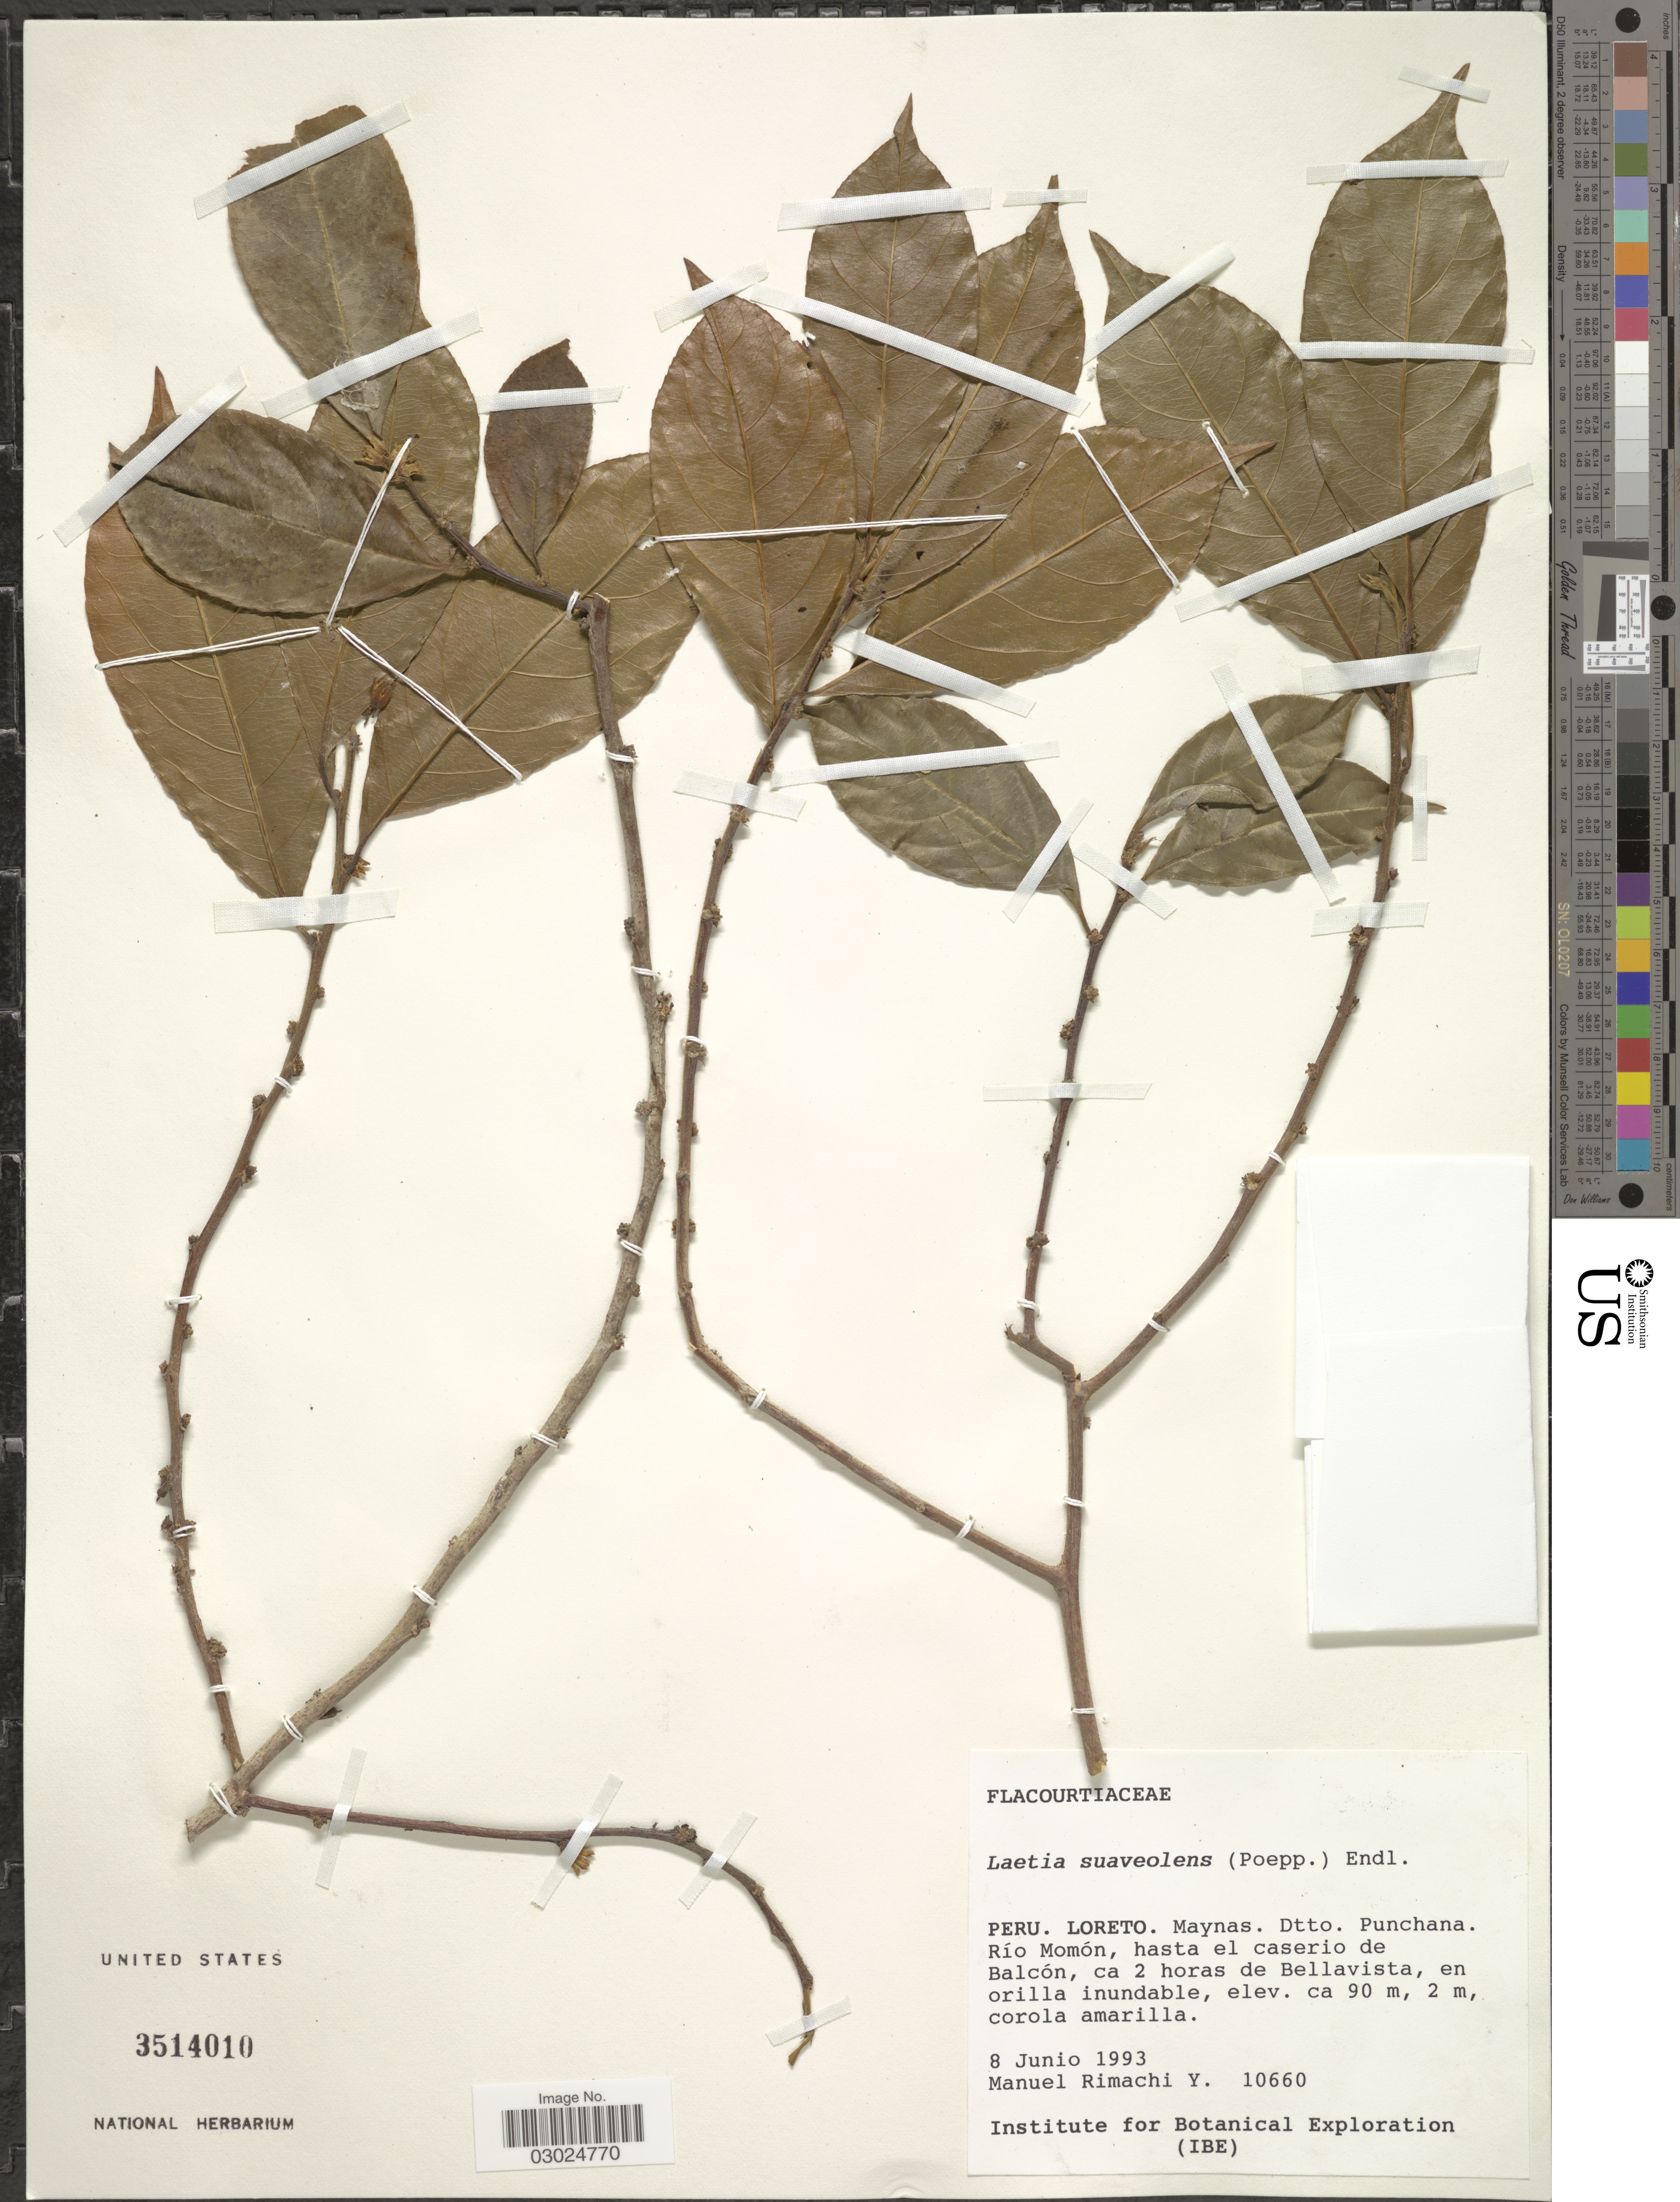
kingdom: Plantae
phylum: Tracheophyta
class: Magnoliopsida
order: Malpighiales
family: Salicaceae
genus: Laetia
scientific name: Laetia suaveolens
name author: (Poepp.) Benth.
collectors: M. Rimachi Y.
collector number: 10660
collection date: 1993-06-08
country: Peru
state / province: Loreto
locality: Maynas. Dtto. Punchana. Río Momón, hasta el caserio de Balcón, ca 2 horas de Bellavista.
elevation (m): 90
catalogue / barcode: US 3514010